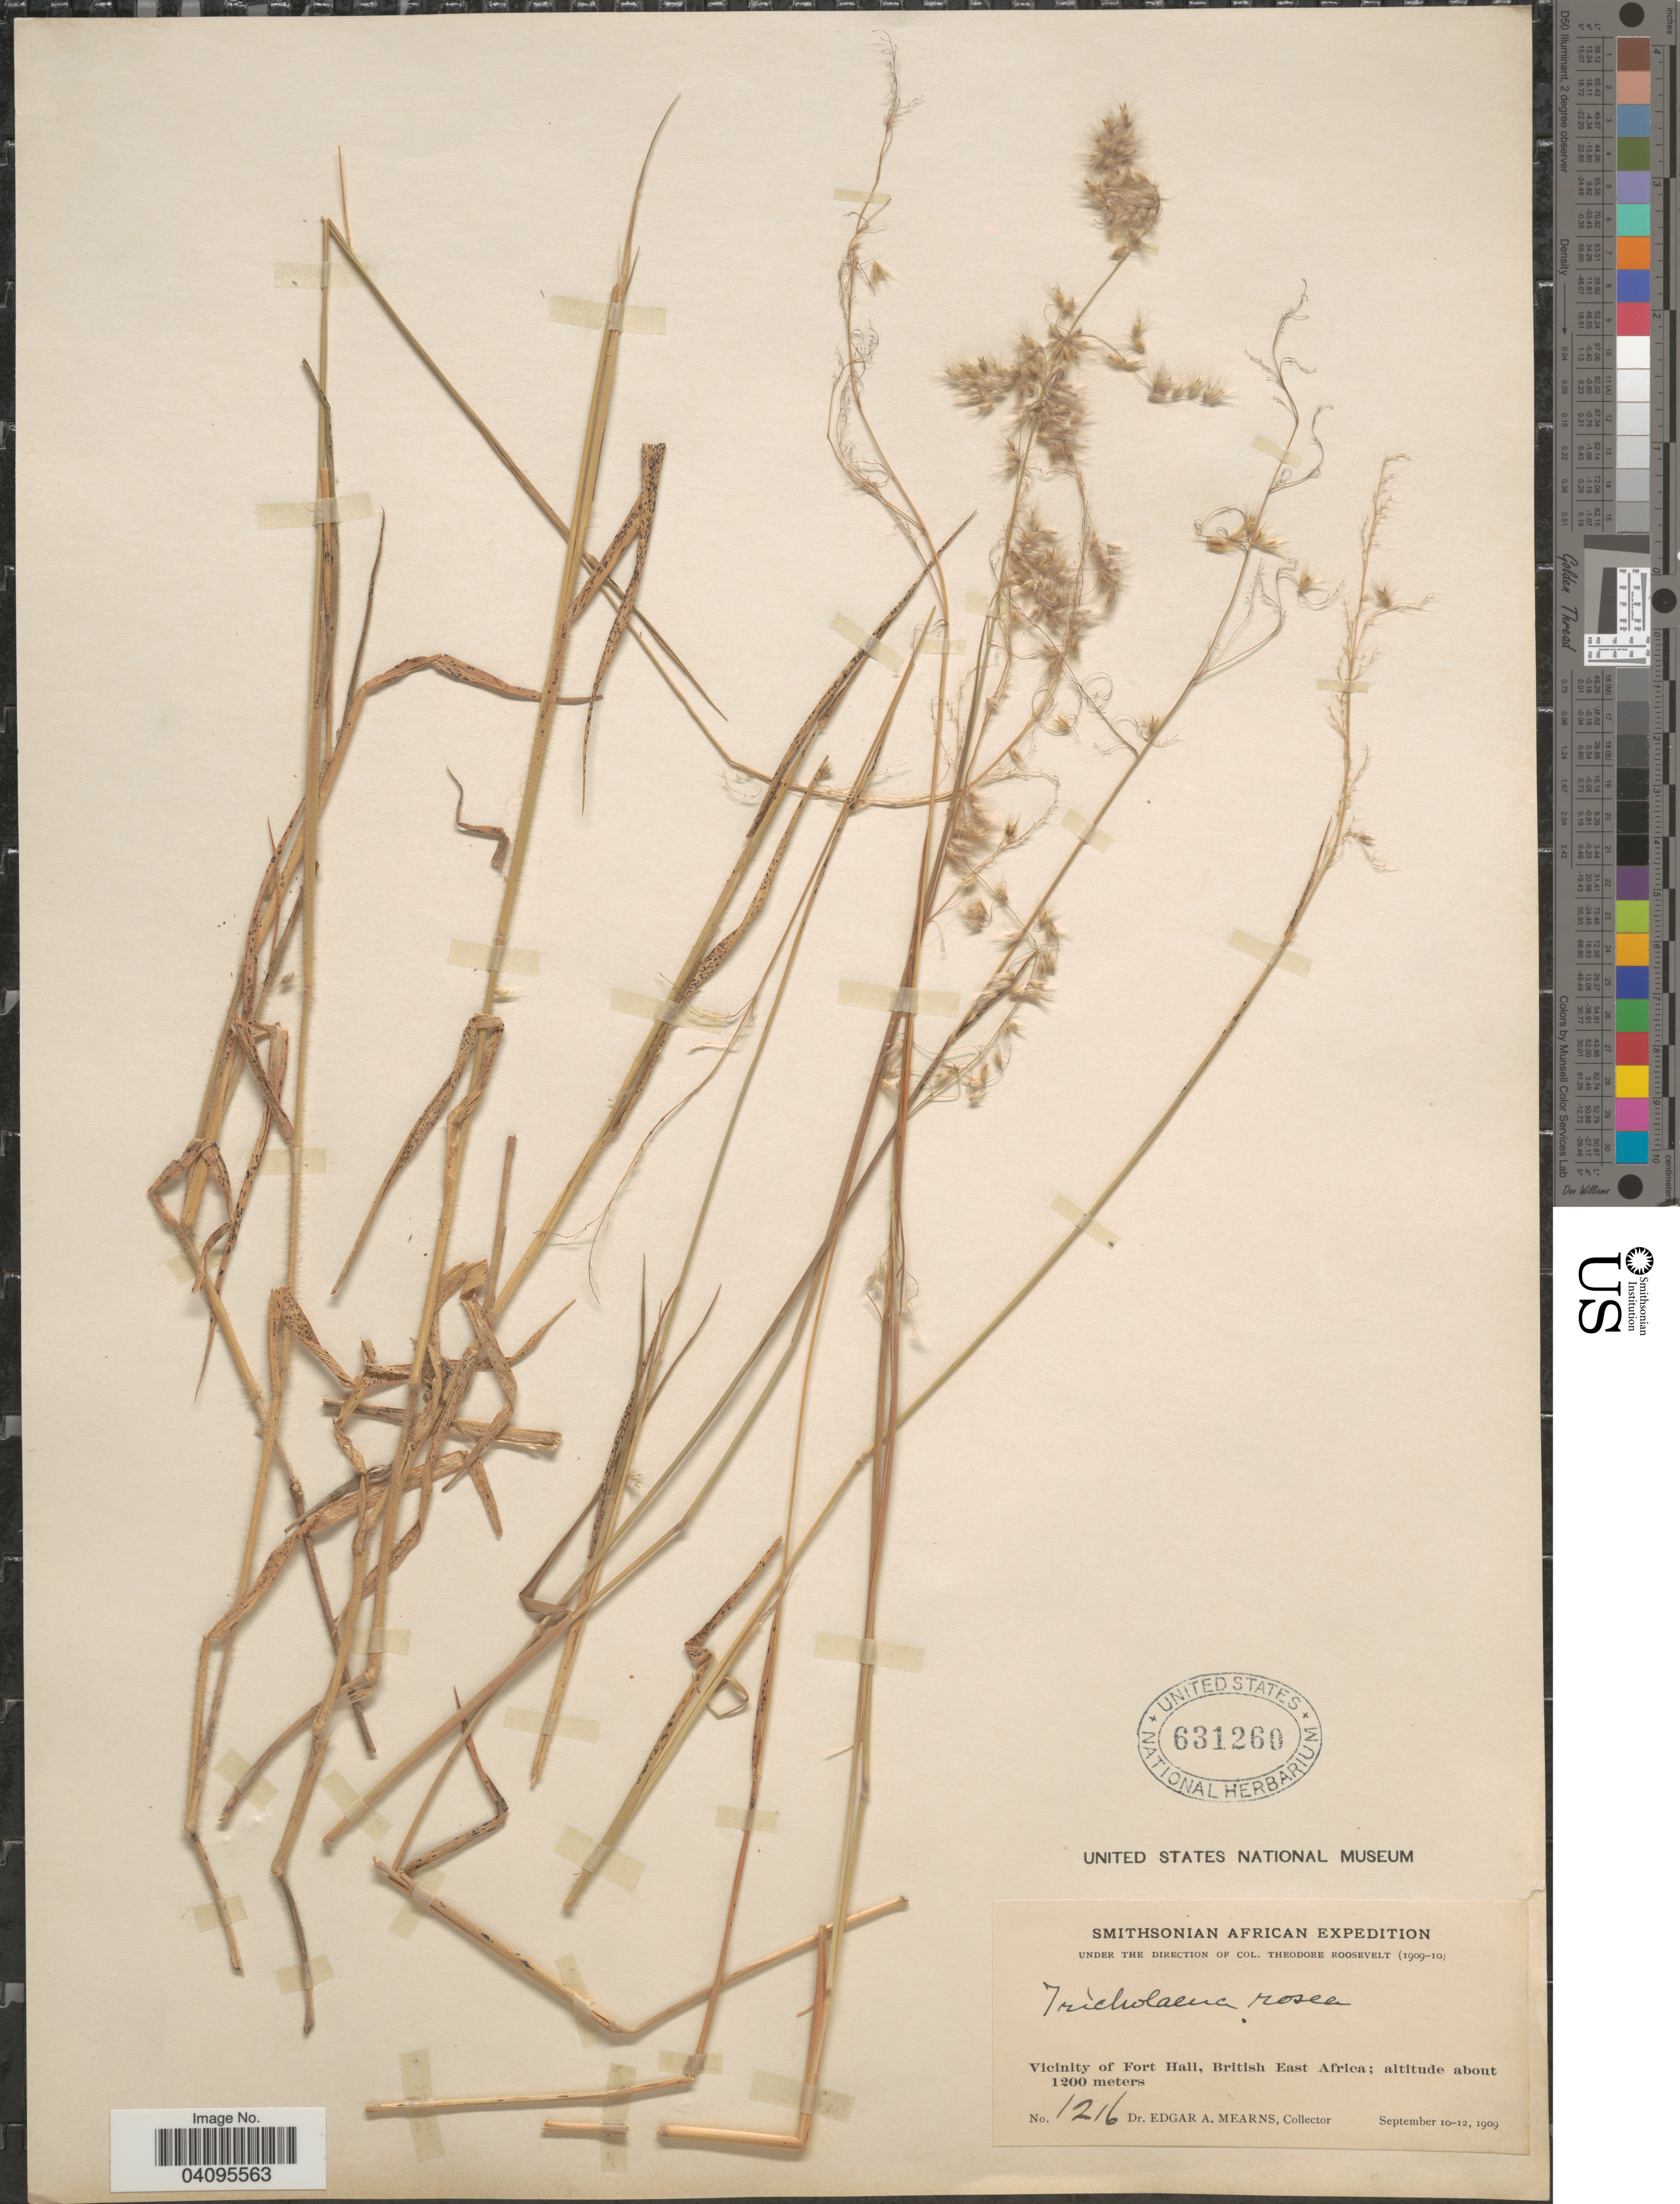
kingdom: Plantae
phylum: Tracheophyta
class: Liliopsida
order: Poales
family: Poaceae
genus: Melinis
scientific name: Melinis repens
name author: (Willd.) Zizka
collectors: E. A. Mearns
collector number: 1216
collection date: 1909-09-10/1909-09-12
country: Kenya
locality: Smithsonian African Expedition. Vicinity of Fort Hall, British East Africa.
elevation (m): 1200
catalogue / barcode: US 631260